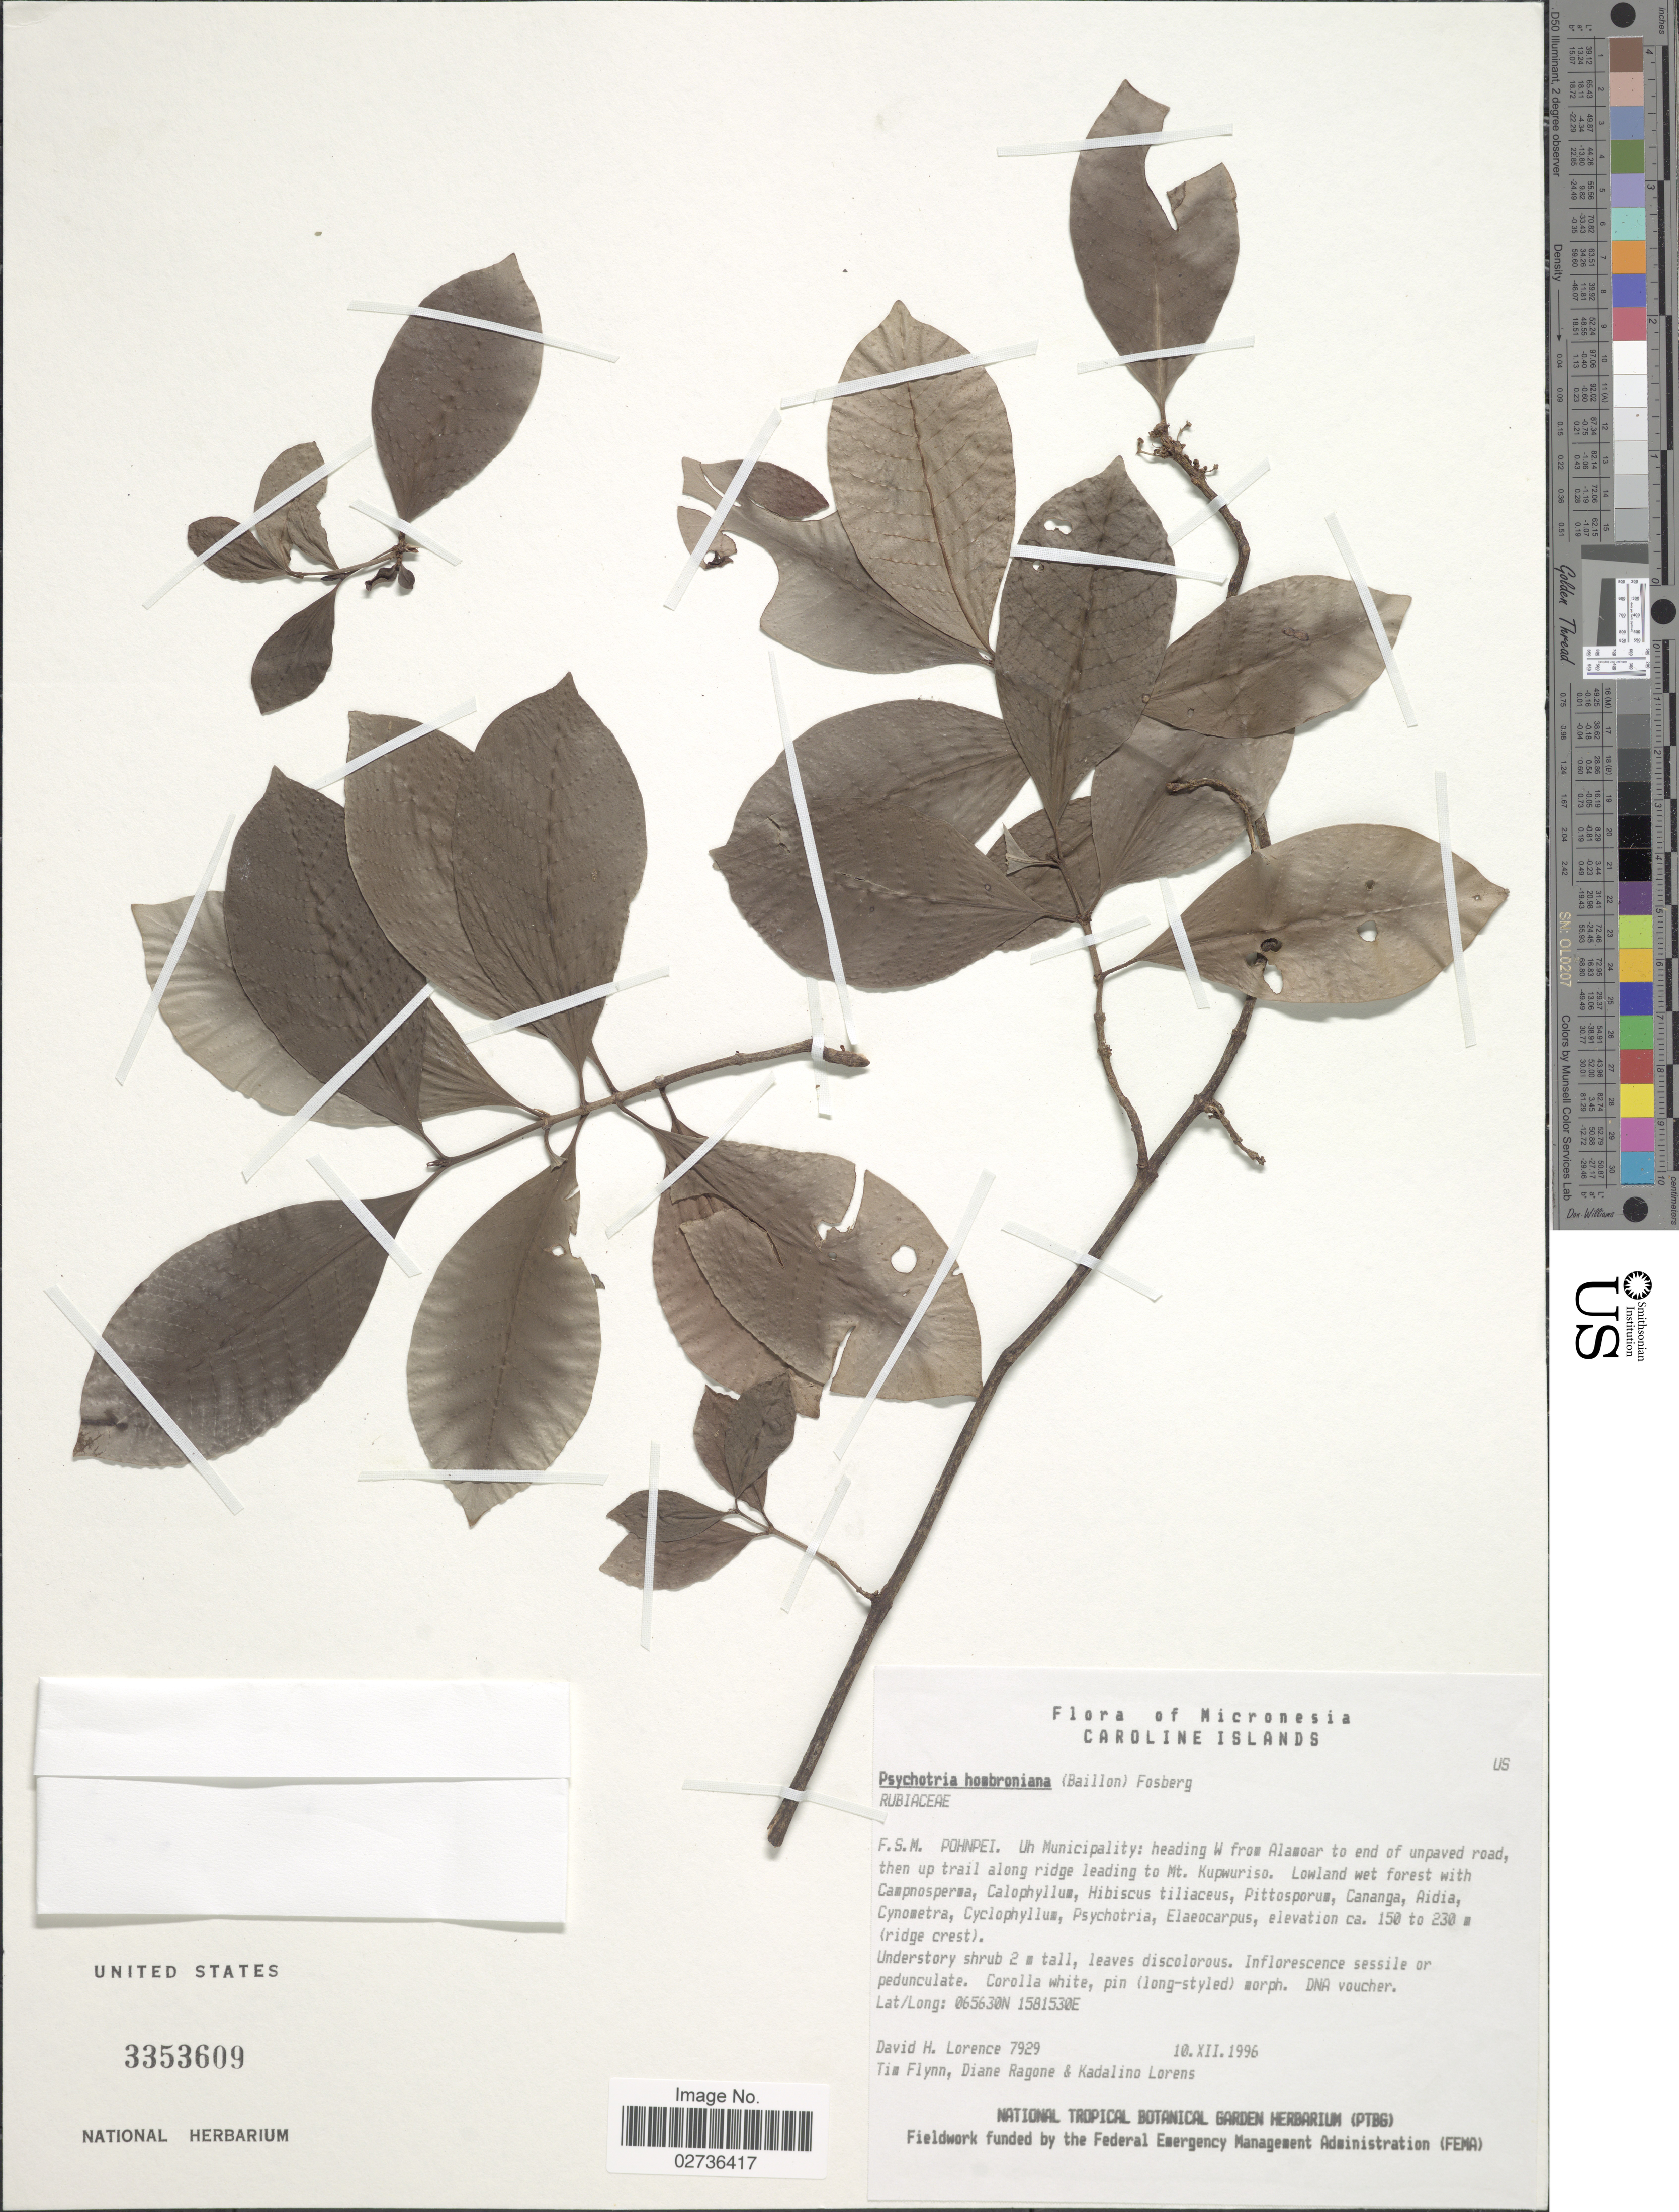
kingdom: Plantae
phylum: Tracheophyta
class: Magnoliopsida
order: Gentianales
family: Rubiaceae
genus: Psychotria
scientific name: Psychotria hombroniana var. squarrosa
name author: (Valeton) Fosberg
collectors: D. Lorence, T. Flynn, D. Ragone & K. Lorens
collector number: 7929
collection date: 1996-12-10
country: Micronesia, Federated States of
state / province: Pohnpei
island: Pohnpei [Ponape]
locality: Micronesia, Caroline Islands, F.S.M. Pohnpei, Uh Municipality: heading W from Alamoar to end of unpaved road, then up trail along ridge leading to Mt. Kupwuriso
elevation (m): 150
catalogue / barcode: US 3353609